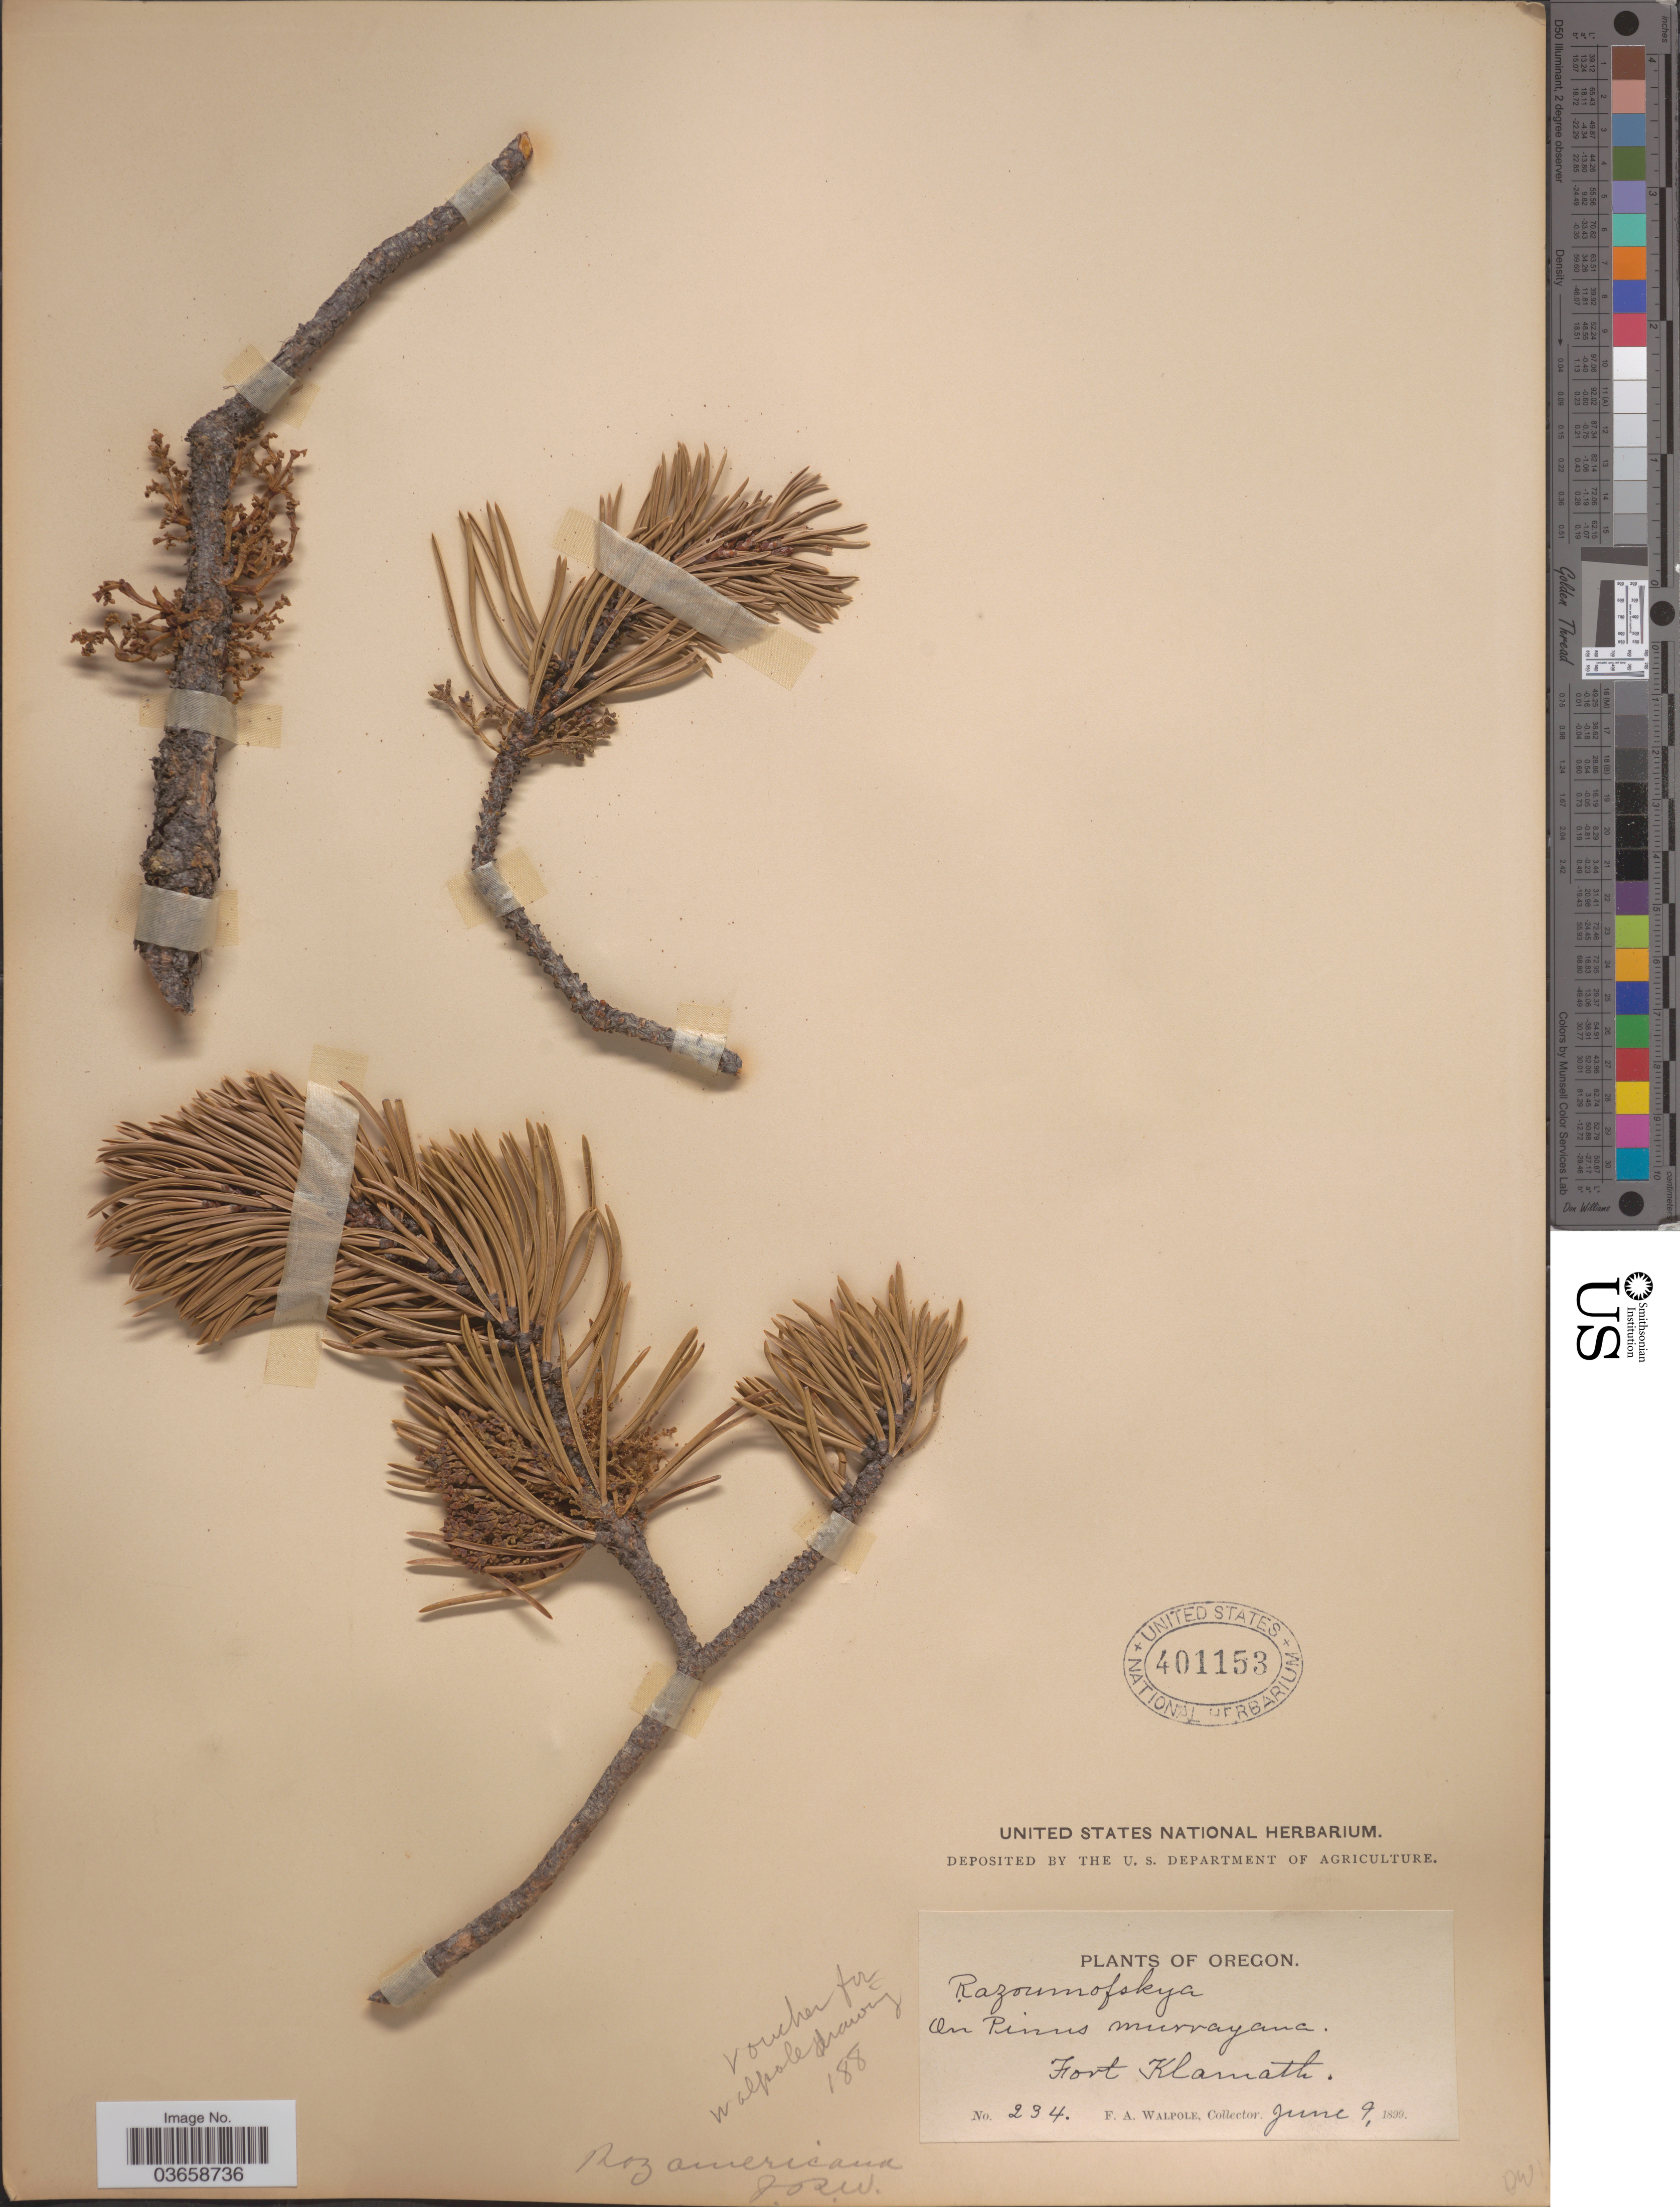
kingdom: Plantae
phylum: Tracheophyta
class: Magnoliopsida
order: Santalales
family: Viscaceae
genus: Arceuthobium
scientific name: Arceuthobium americanum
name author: Nutt. ex A. Gray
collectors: F. Walpole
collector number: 234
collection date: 1899-06-09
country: United States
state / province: Oregon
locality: Fort Klamath.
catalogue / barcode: US 401153